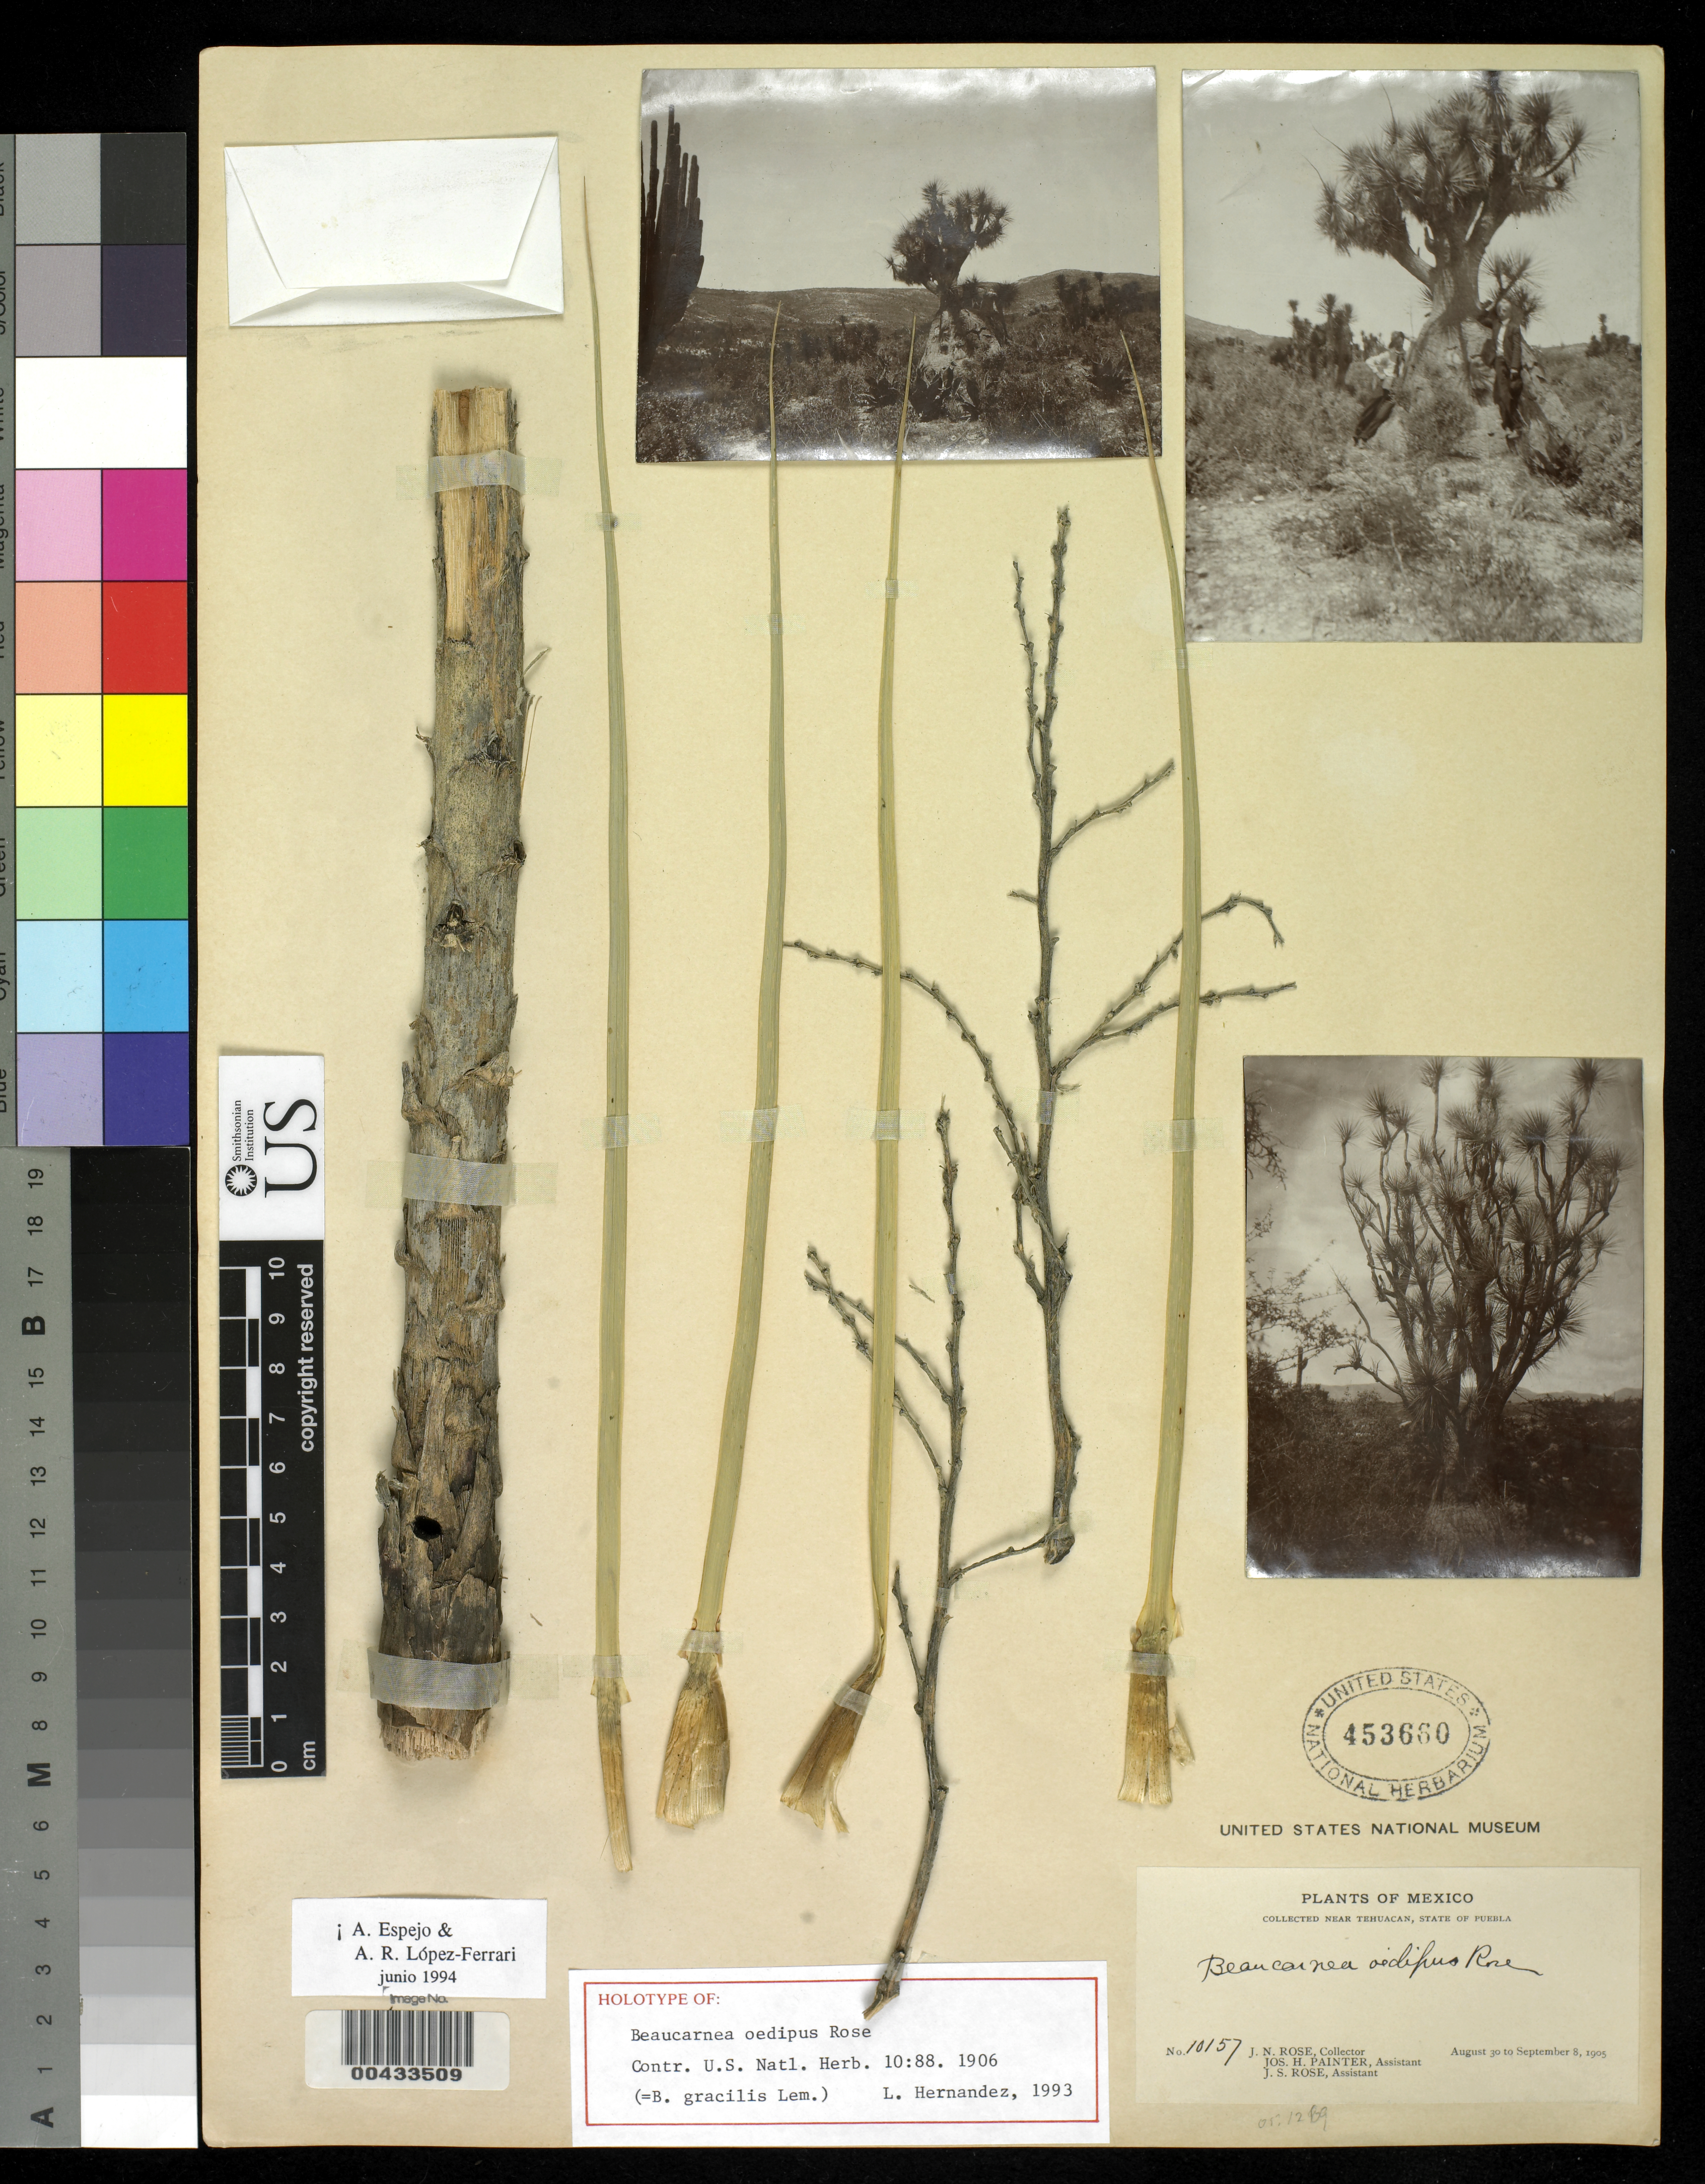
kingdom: Plantae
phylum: Tracheophyta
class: Liliopsida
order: Asparagales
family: Asparagaceae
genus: Beaucarnea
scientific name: Beaucarnea oedipus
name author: Rose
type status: Holotype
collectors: J. N. Rose, J. H. Painter & J. S. Rose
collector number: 10157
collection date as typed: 30 Aug 1905 to 08 Sep 1905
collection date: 1905-08-30/1905-09-08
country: Mexico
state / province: Puebla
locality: Hills near Tehuacan.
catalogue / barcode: US 453660